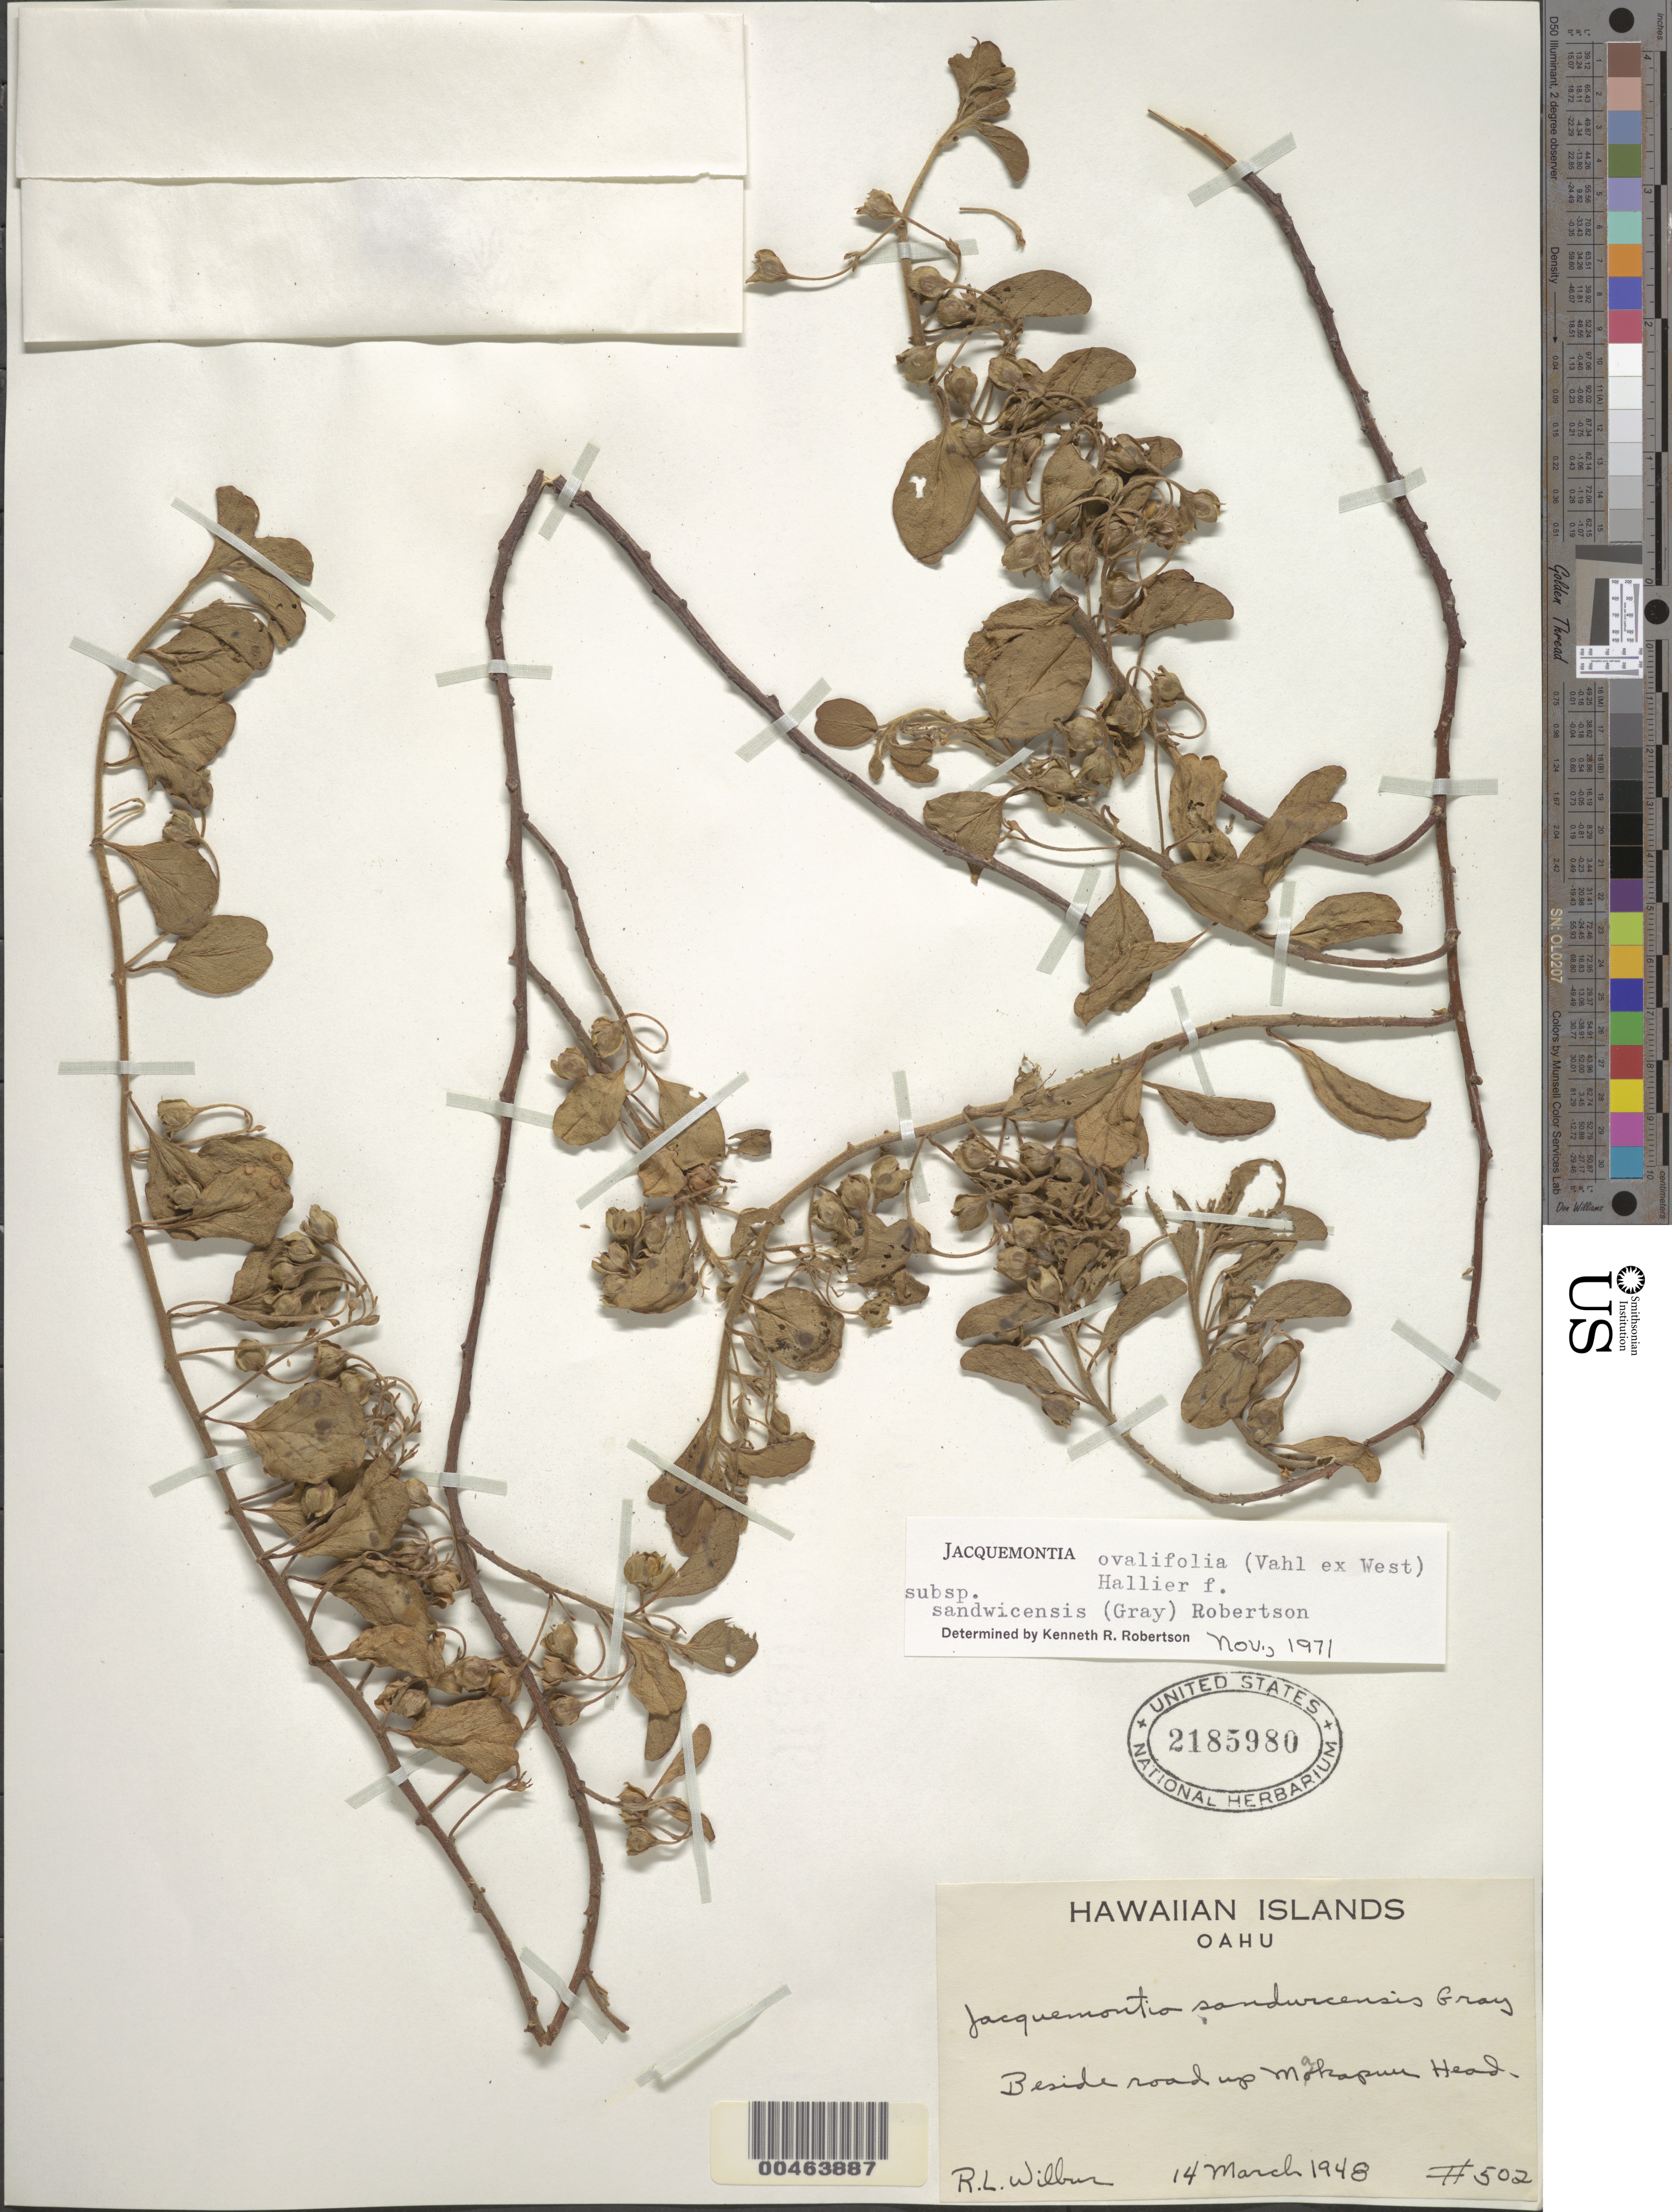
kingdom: Plantae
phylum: Tracheophyta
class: Magnoliopsida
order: Solanales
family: Convolvulaceae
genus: Jacquemontia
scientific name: Jacquemontia sandwicensis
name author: A. Gray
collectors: R. L. Wilbur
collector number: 502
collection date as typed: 14 Mar 1948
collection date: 1948-03-14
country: United States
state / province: Hawaii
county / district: Honolulu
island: Oahu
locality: Beside road up Makapuu Head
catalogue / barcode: US 2185980